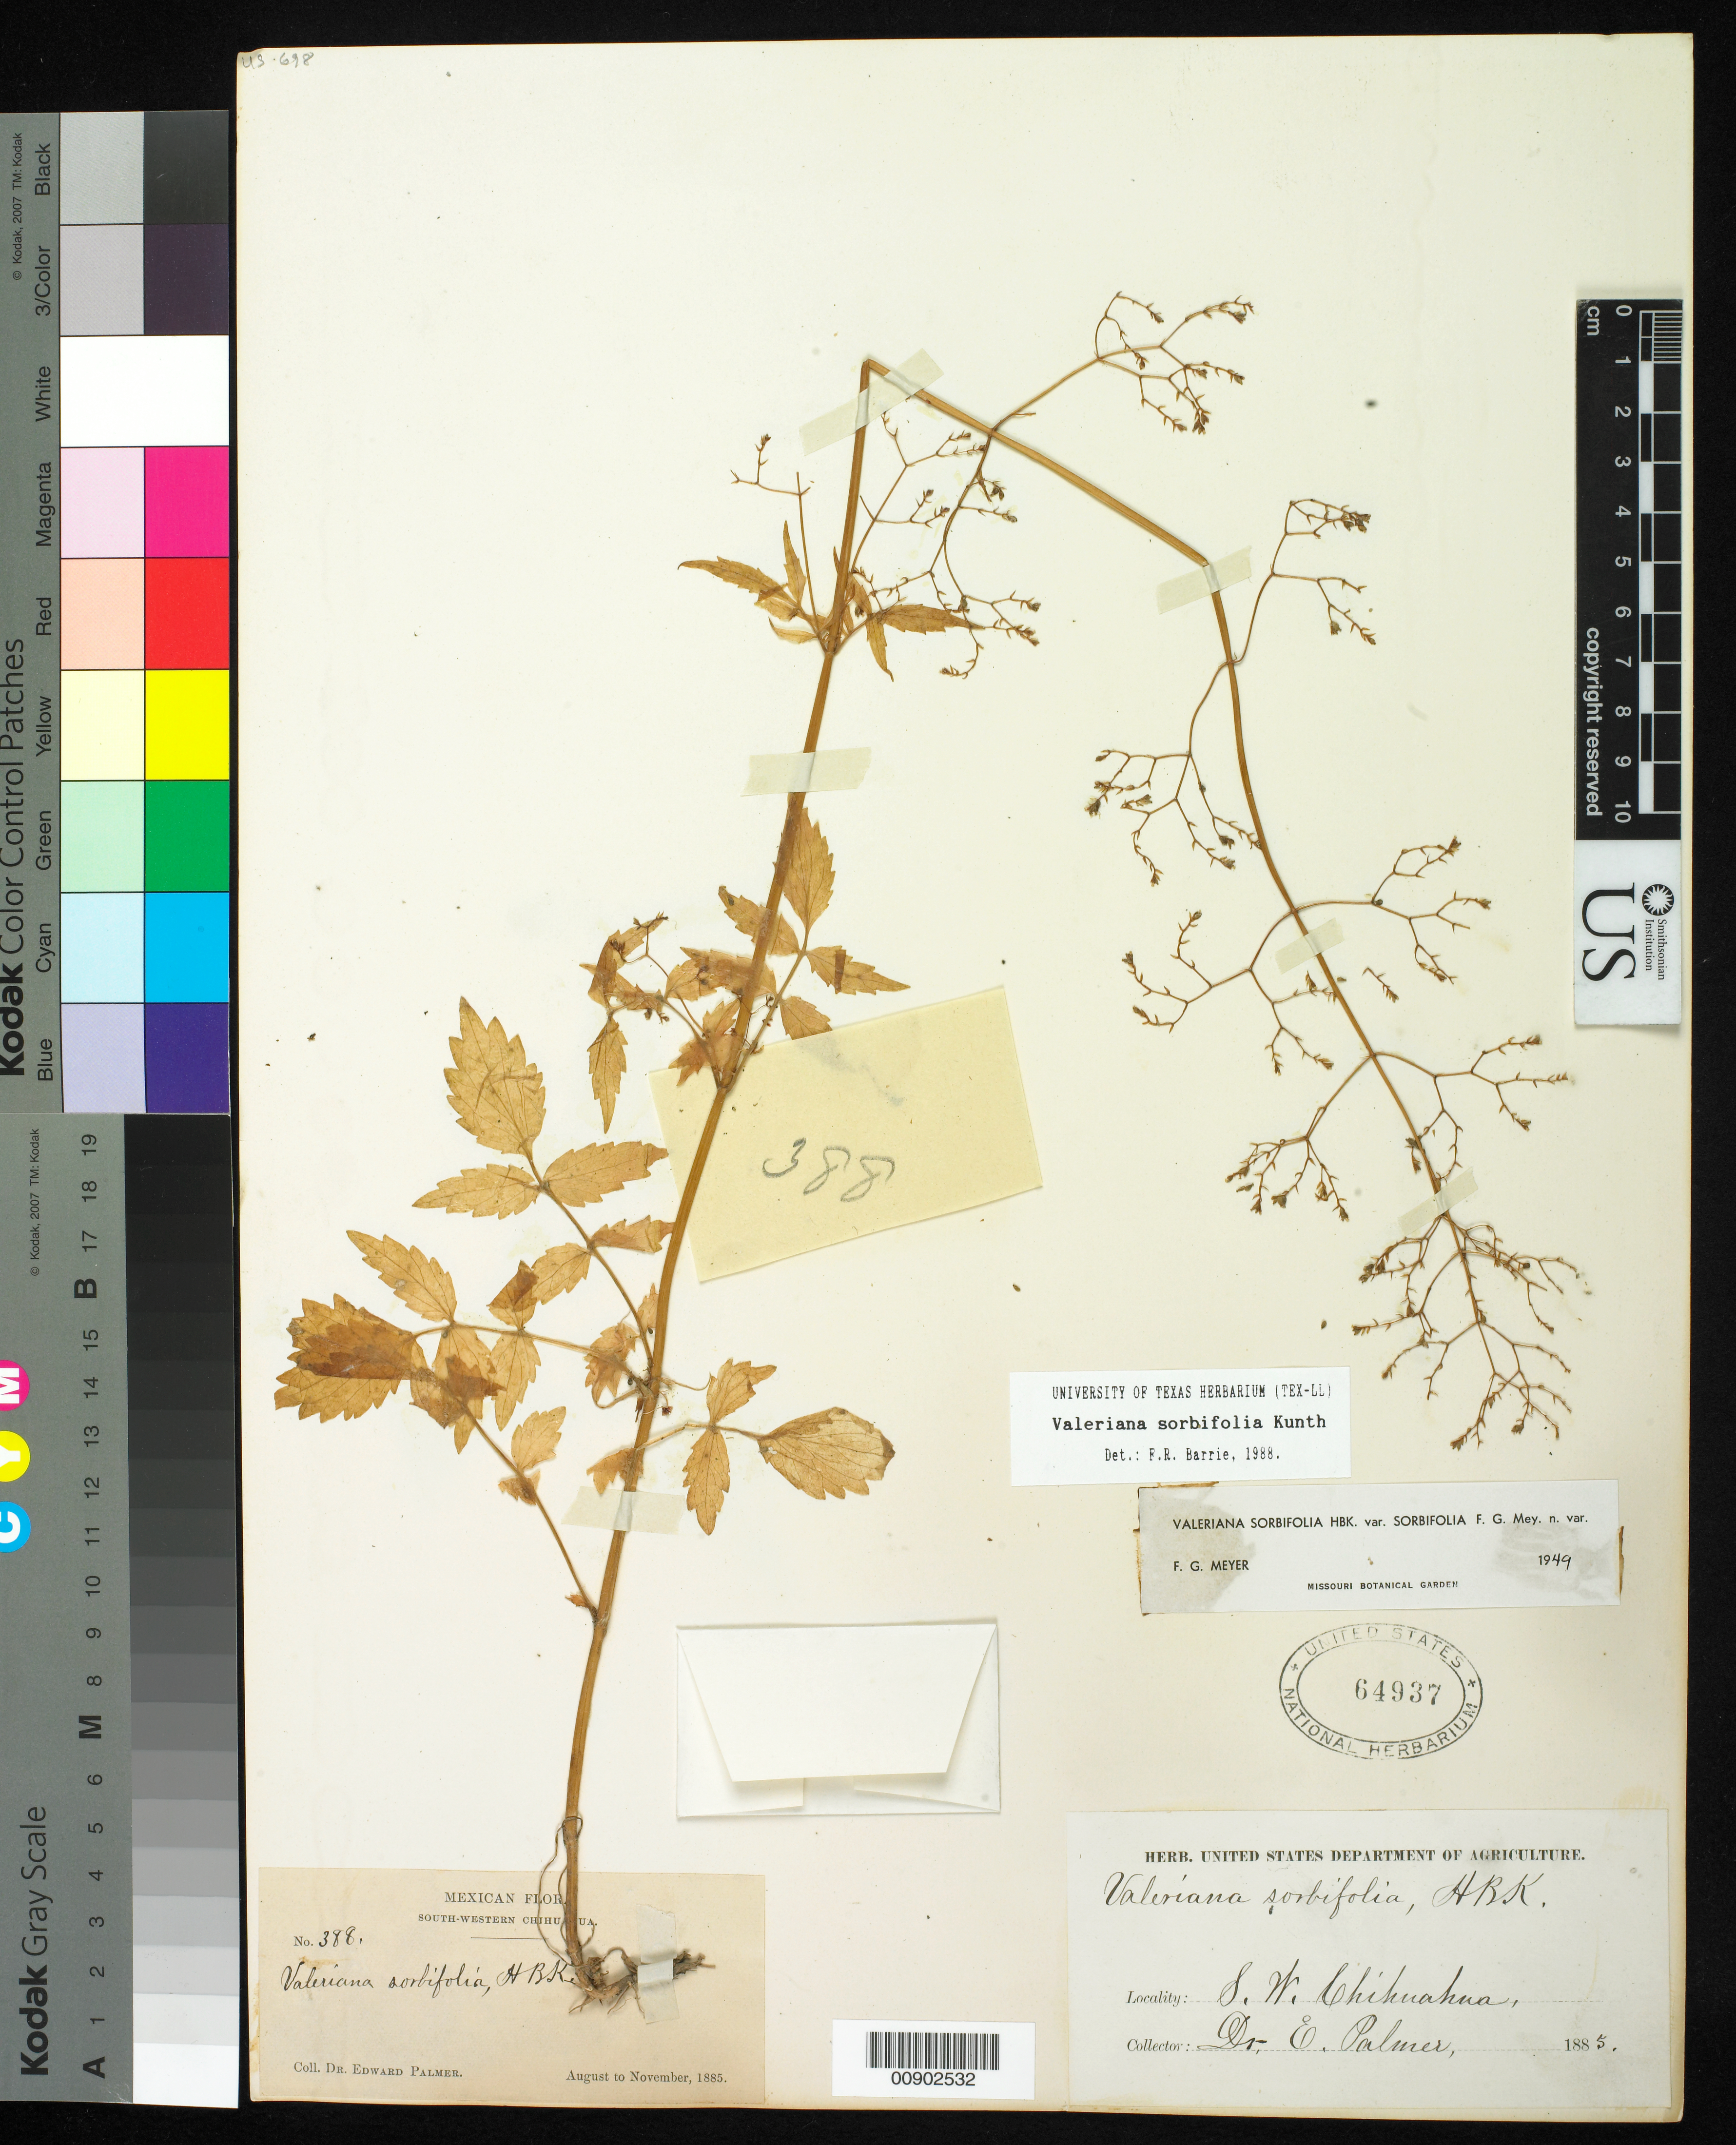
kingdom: Plantae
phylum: Tracheophyta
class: Magnoliopsida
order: Dipsacales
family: Caprifoliaceae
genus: Valeriana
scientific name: Valeriana sorbifolia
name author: Kunth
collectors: E. Palmer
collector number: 388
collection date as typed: Aug 1885 to -- Nov 1885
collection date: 1885-08/1885-11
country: Mexico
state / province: Chihuahua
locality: South-Western Chihuahua.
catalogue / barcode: US 64937